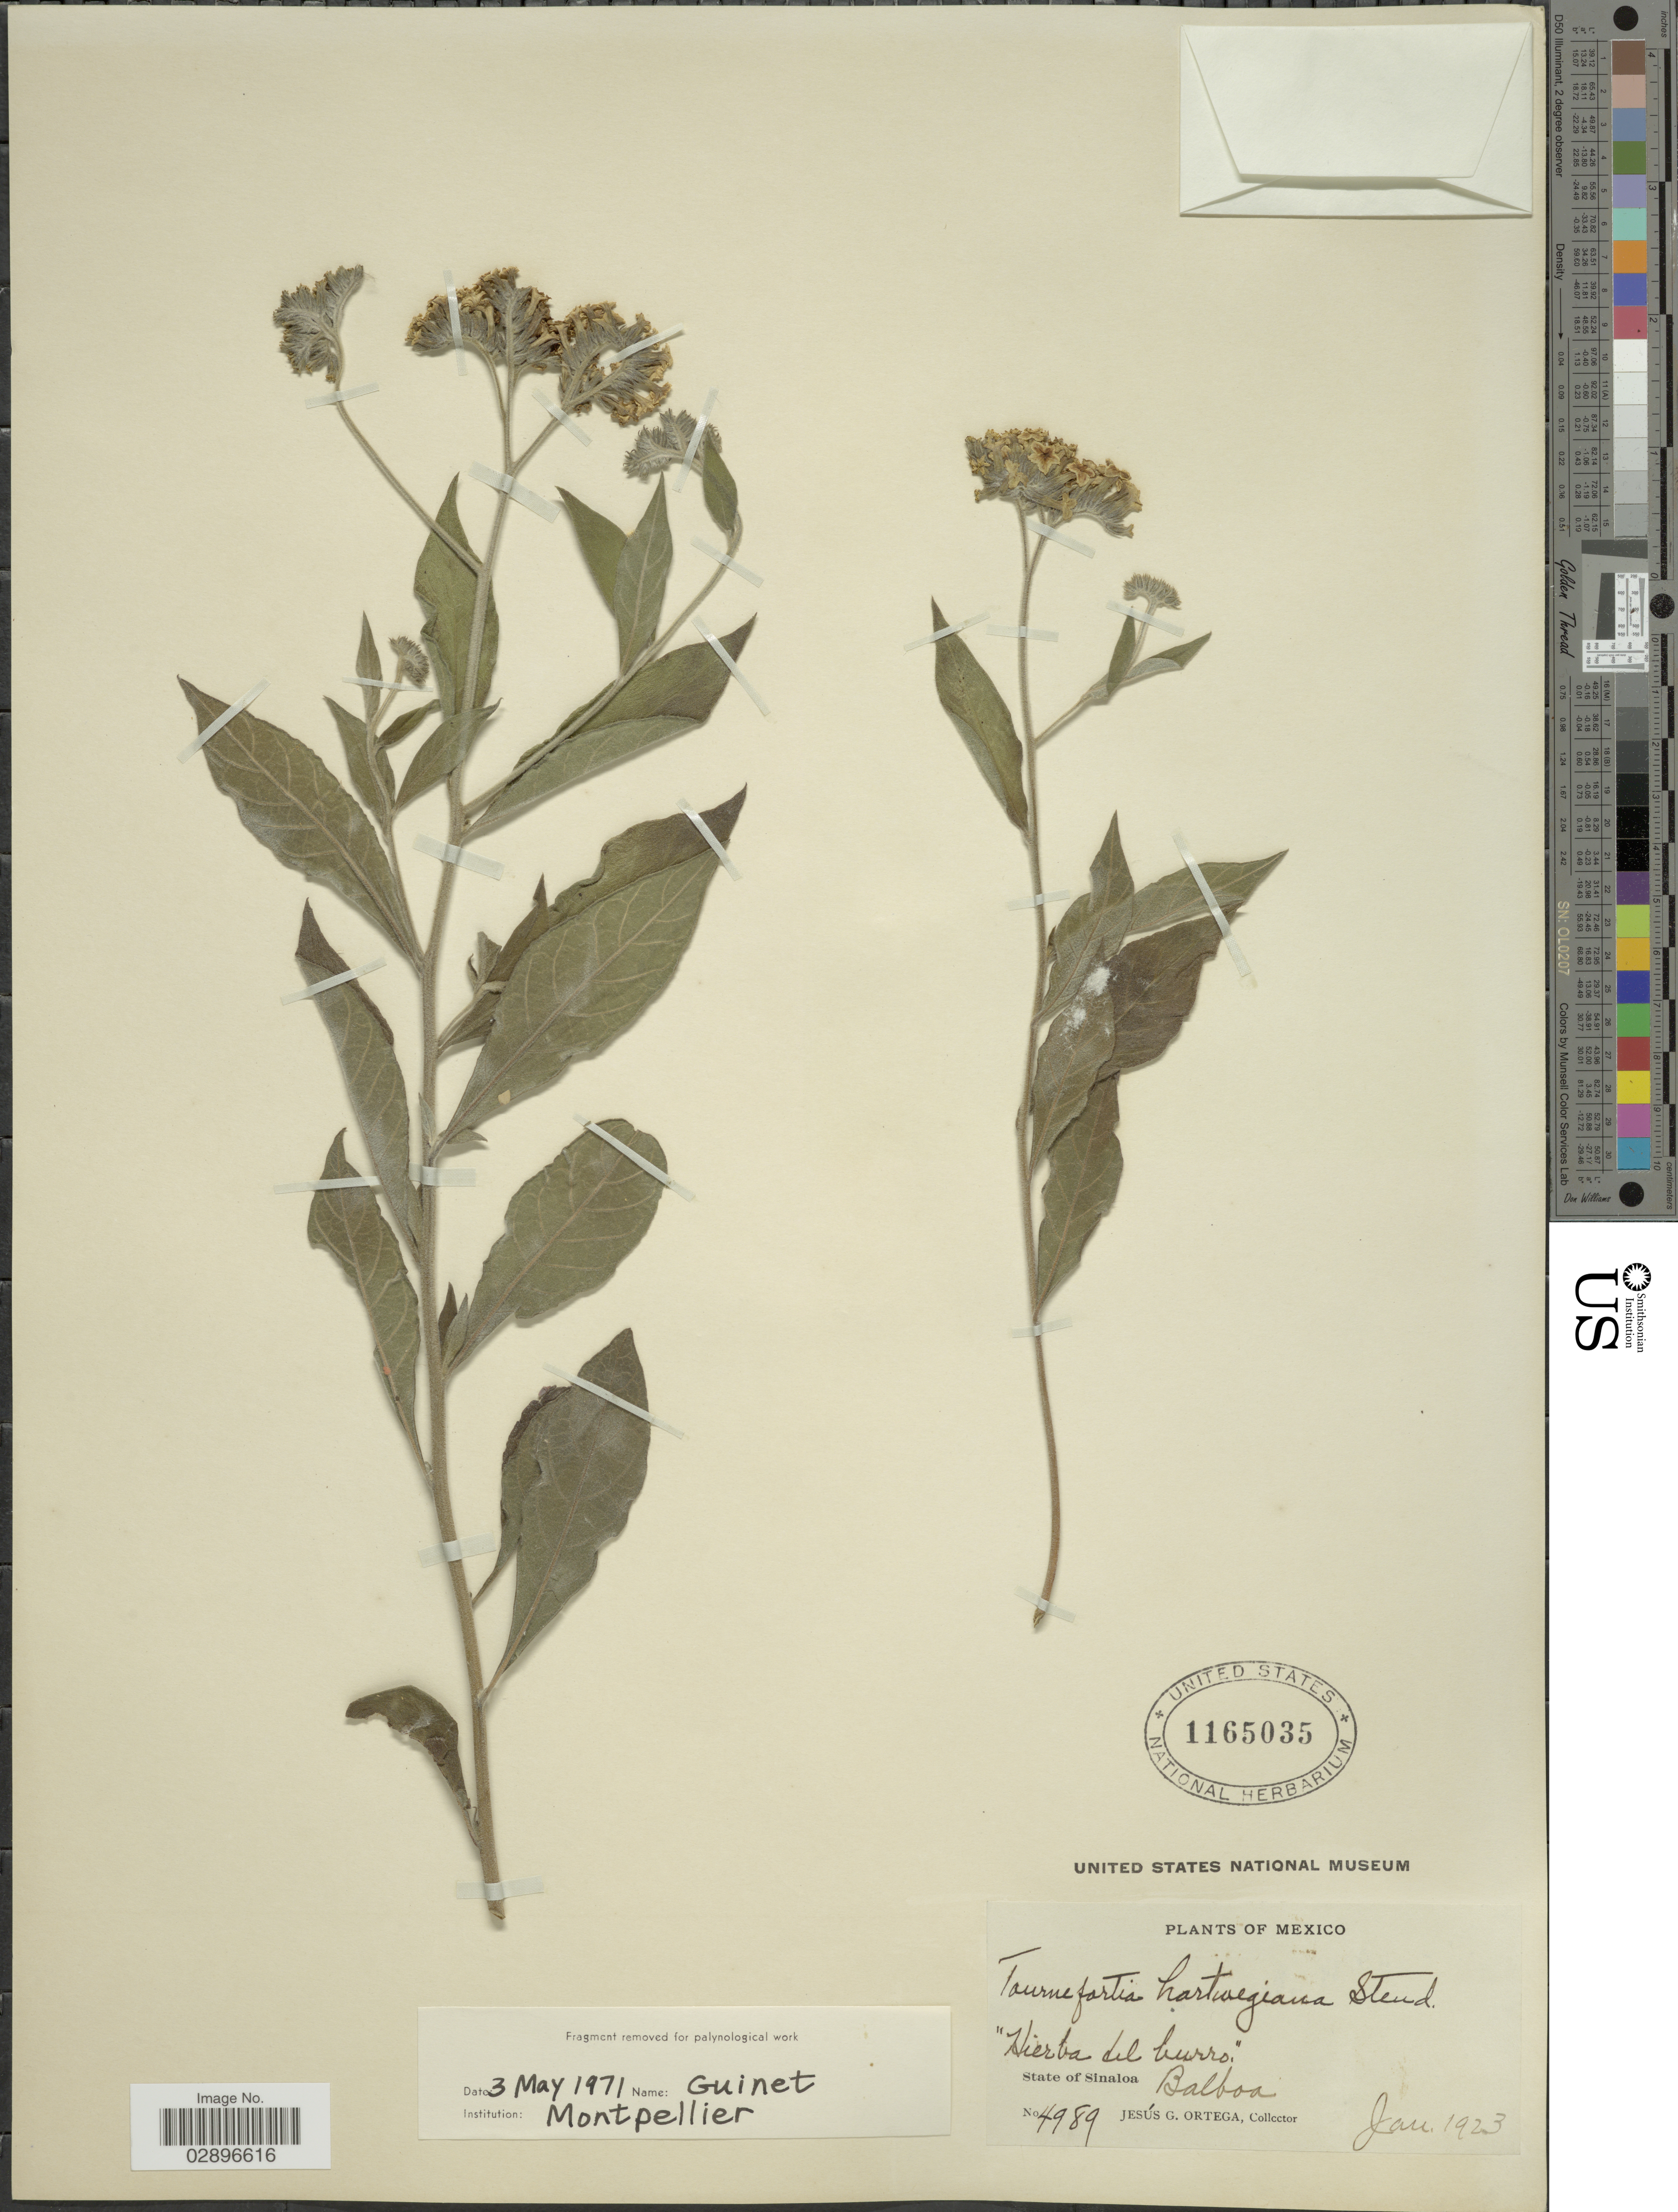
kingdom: Plantae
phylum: Tracheophyta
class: Magnoliopsida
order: Boraginales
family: Heliotropiaceae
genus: Tournefortia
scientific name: Tournefortia hartwegiana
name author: Steud.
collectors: J. Ortega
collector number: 4989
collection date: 1923-01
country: Mexico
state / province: Sinaloa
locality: Balboa.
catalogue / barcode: US 1165035